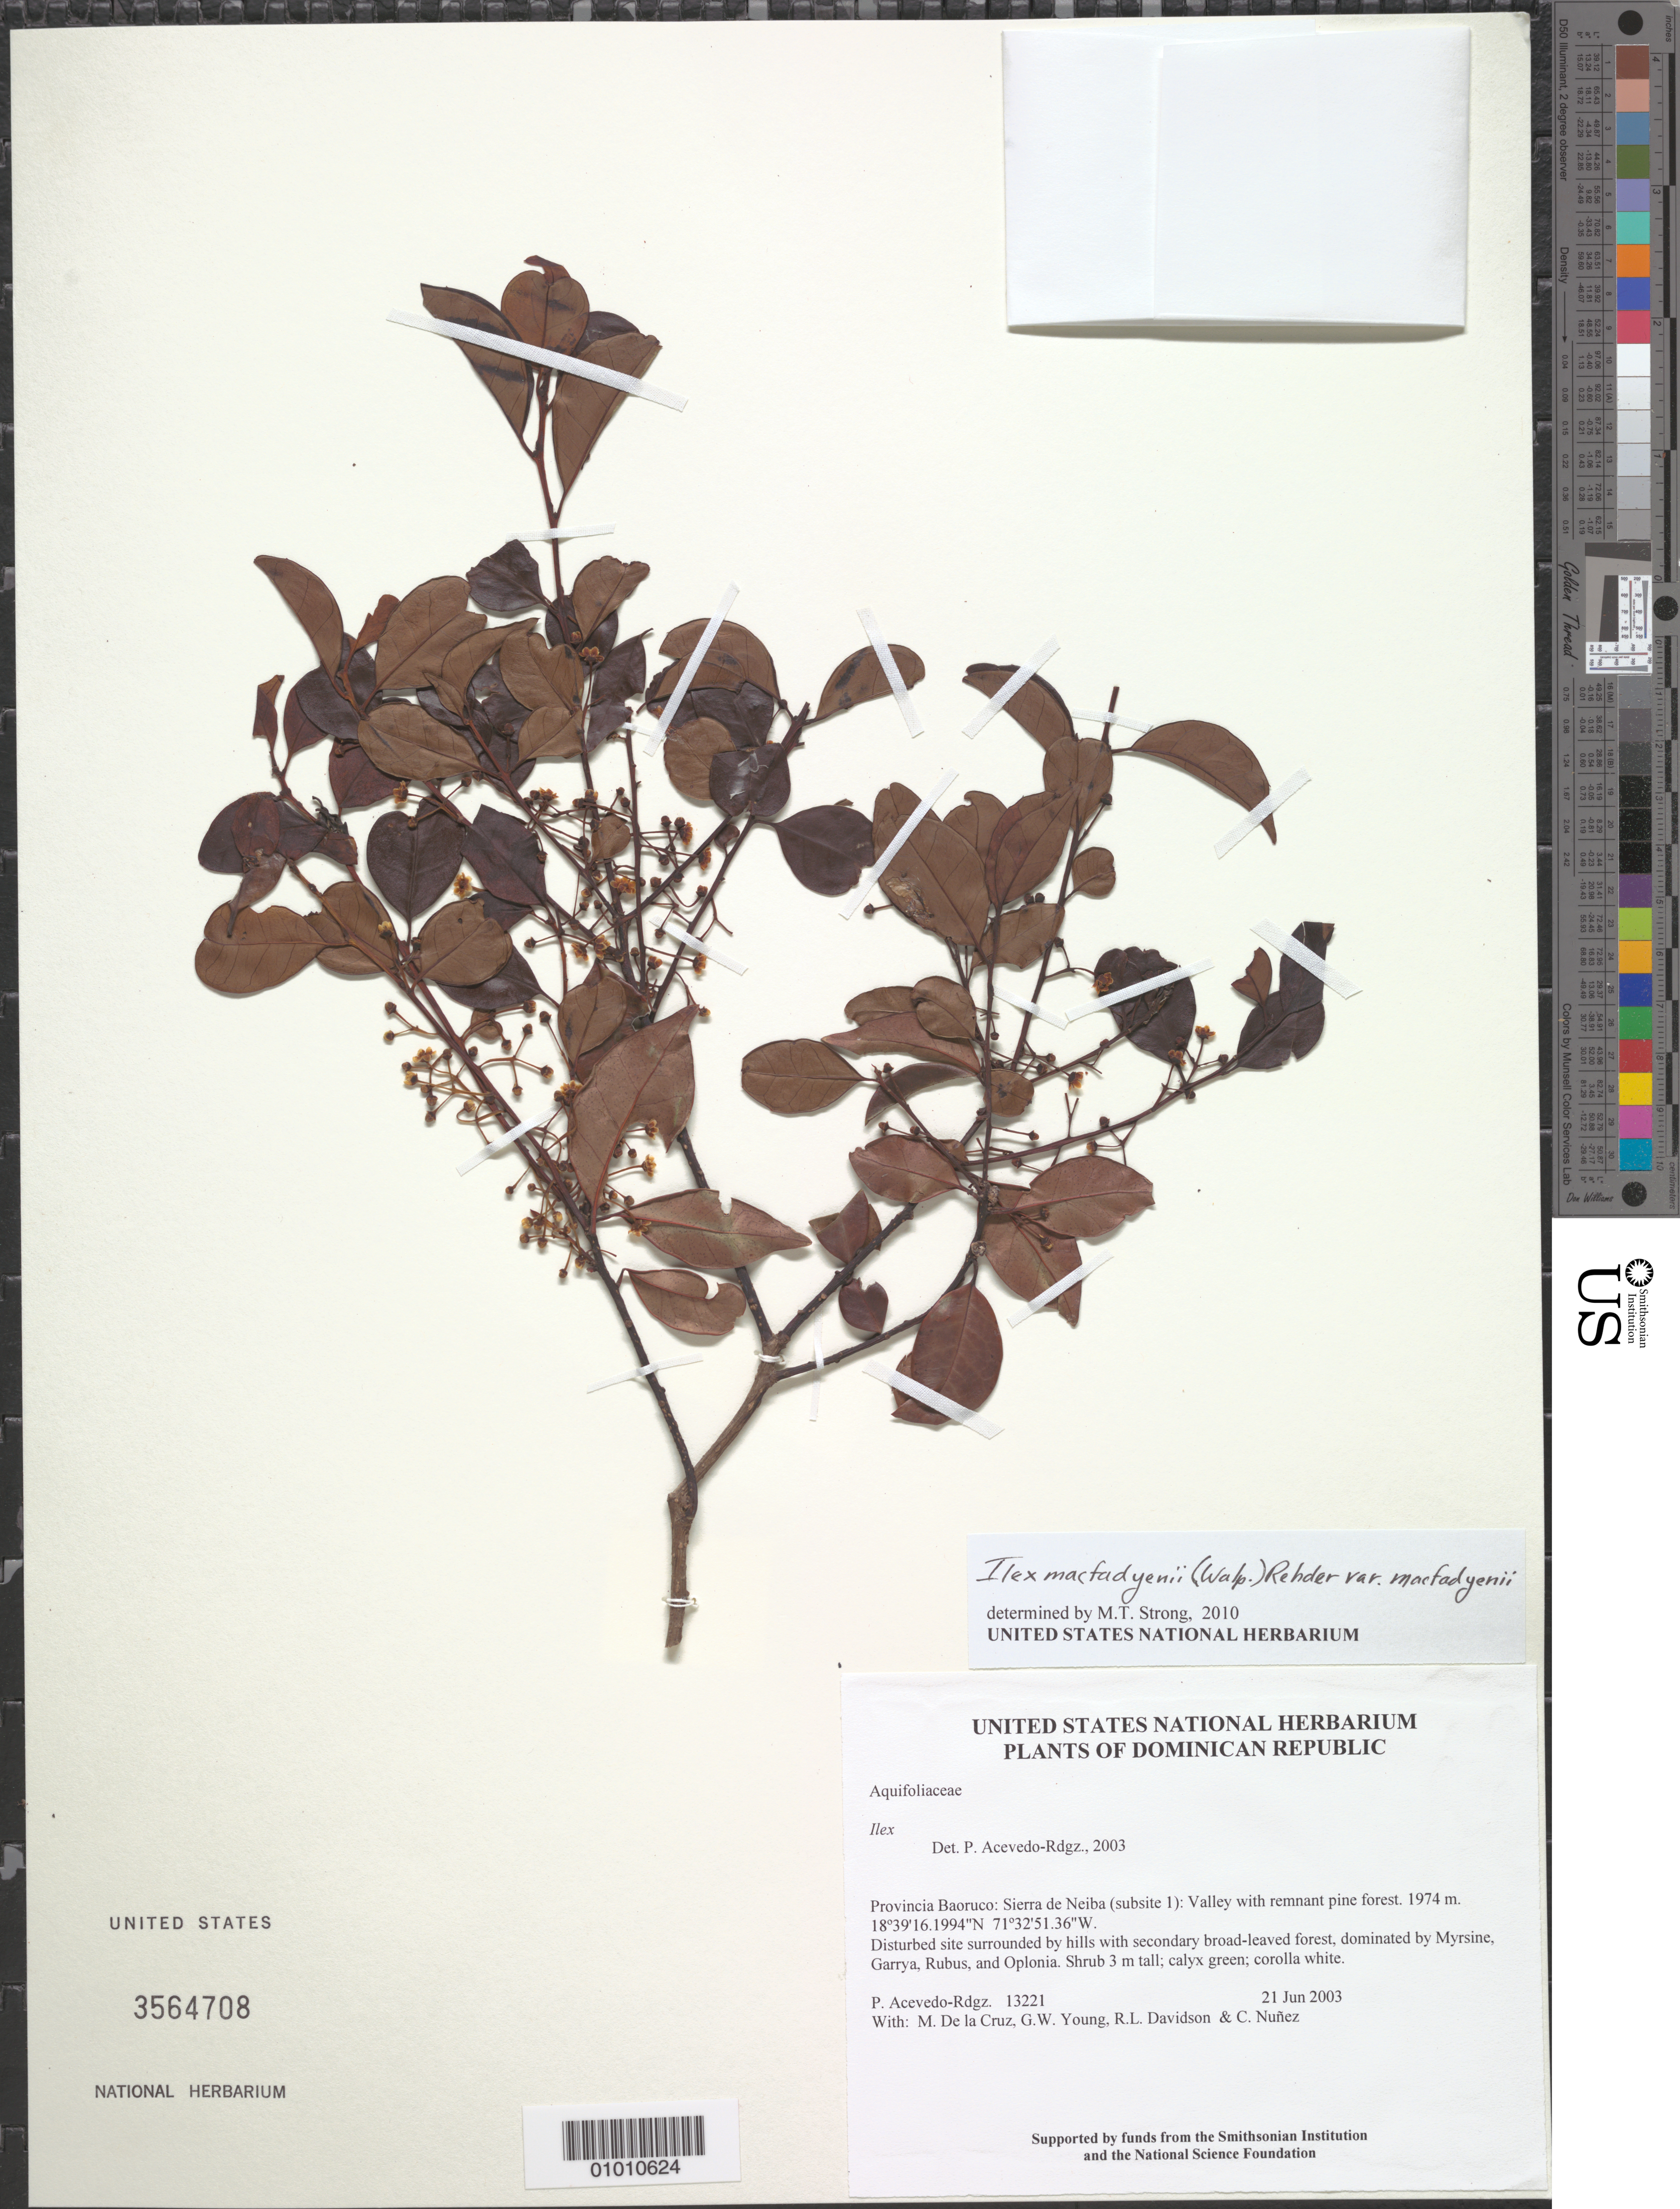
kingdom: Plantae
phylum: Tracheophyta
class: Magnoliopsida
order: Aquifoliales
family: Aquifoliaceae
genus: Ilex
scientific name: Ilex macfadyenii var. macfadyenii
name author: (Walp.) Rehder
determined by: Strong, M. T., (US), Smithsonian Institution - National Museum of Natural History (UNITED STATES)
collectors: P. Acevedo-Rodr., M. de la Cruz, J. Rawlins, G. Young, R. Davidson & C. Nunez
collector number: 13221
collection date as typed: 21 Jun 2003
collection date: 2003-06-21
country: Dominican Republic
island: Hispaniola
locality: Provincia Baoruco: Sierra de Neiba (subsite 1): Valley with remnant pine forest.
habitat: Disturbed site surrounded by hills with secondary broad-leaved forest, dominated by Myrsine, Garrya, Rubus, and Oplonia.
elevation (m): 1974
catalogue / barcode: US 3564708